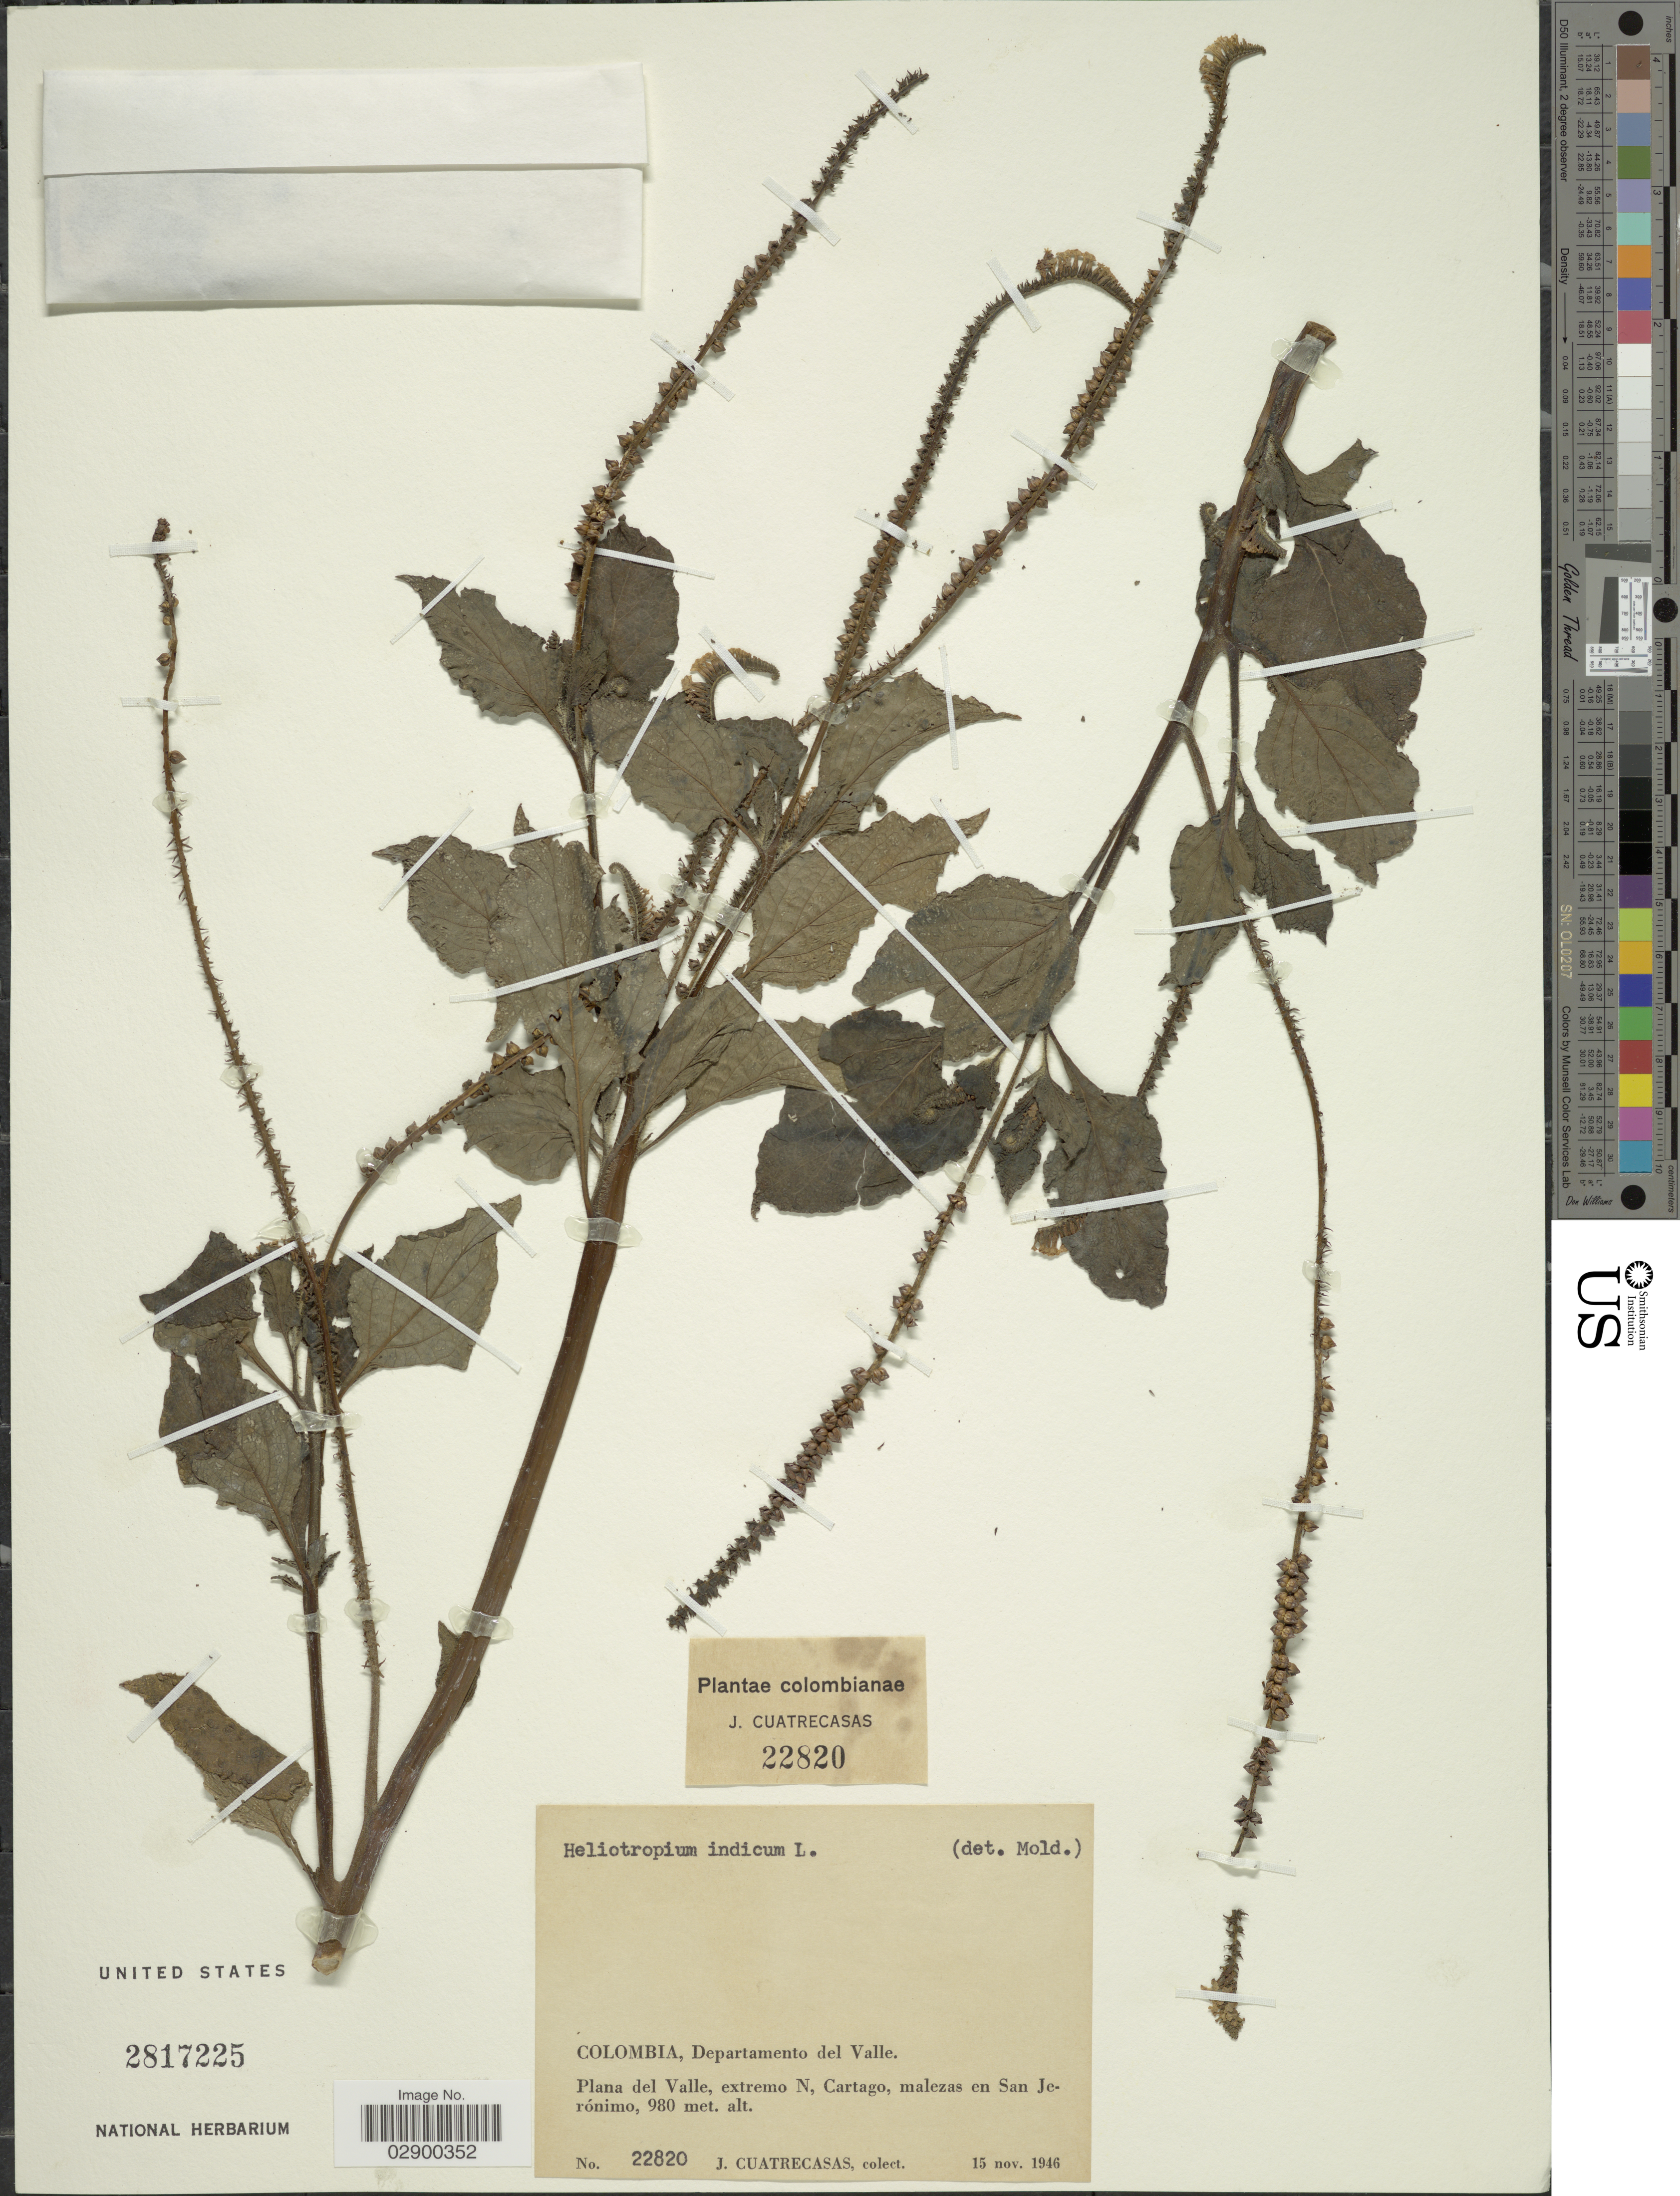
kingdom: Plantae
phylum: Tracheophyta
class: Magnoliopsida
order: Boraginales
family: Heliotropiaceae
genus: Heliotropium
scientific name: Heliotropium indicum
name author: L.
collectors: J. Cuatrecasas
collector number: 22820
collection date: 1946-11-15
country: Colombia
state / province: Valle del Cauca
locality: Departamento del Valle, Plana del Valle, extremo N, Cartago, malezas en San Jerónimo.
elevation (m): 980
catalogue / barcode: US 2817225